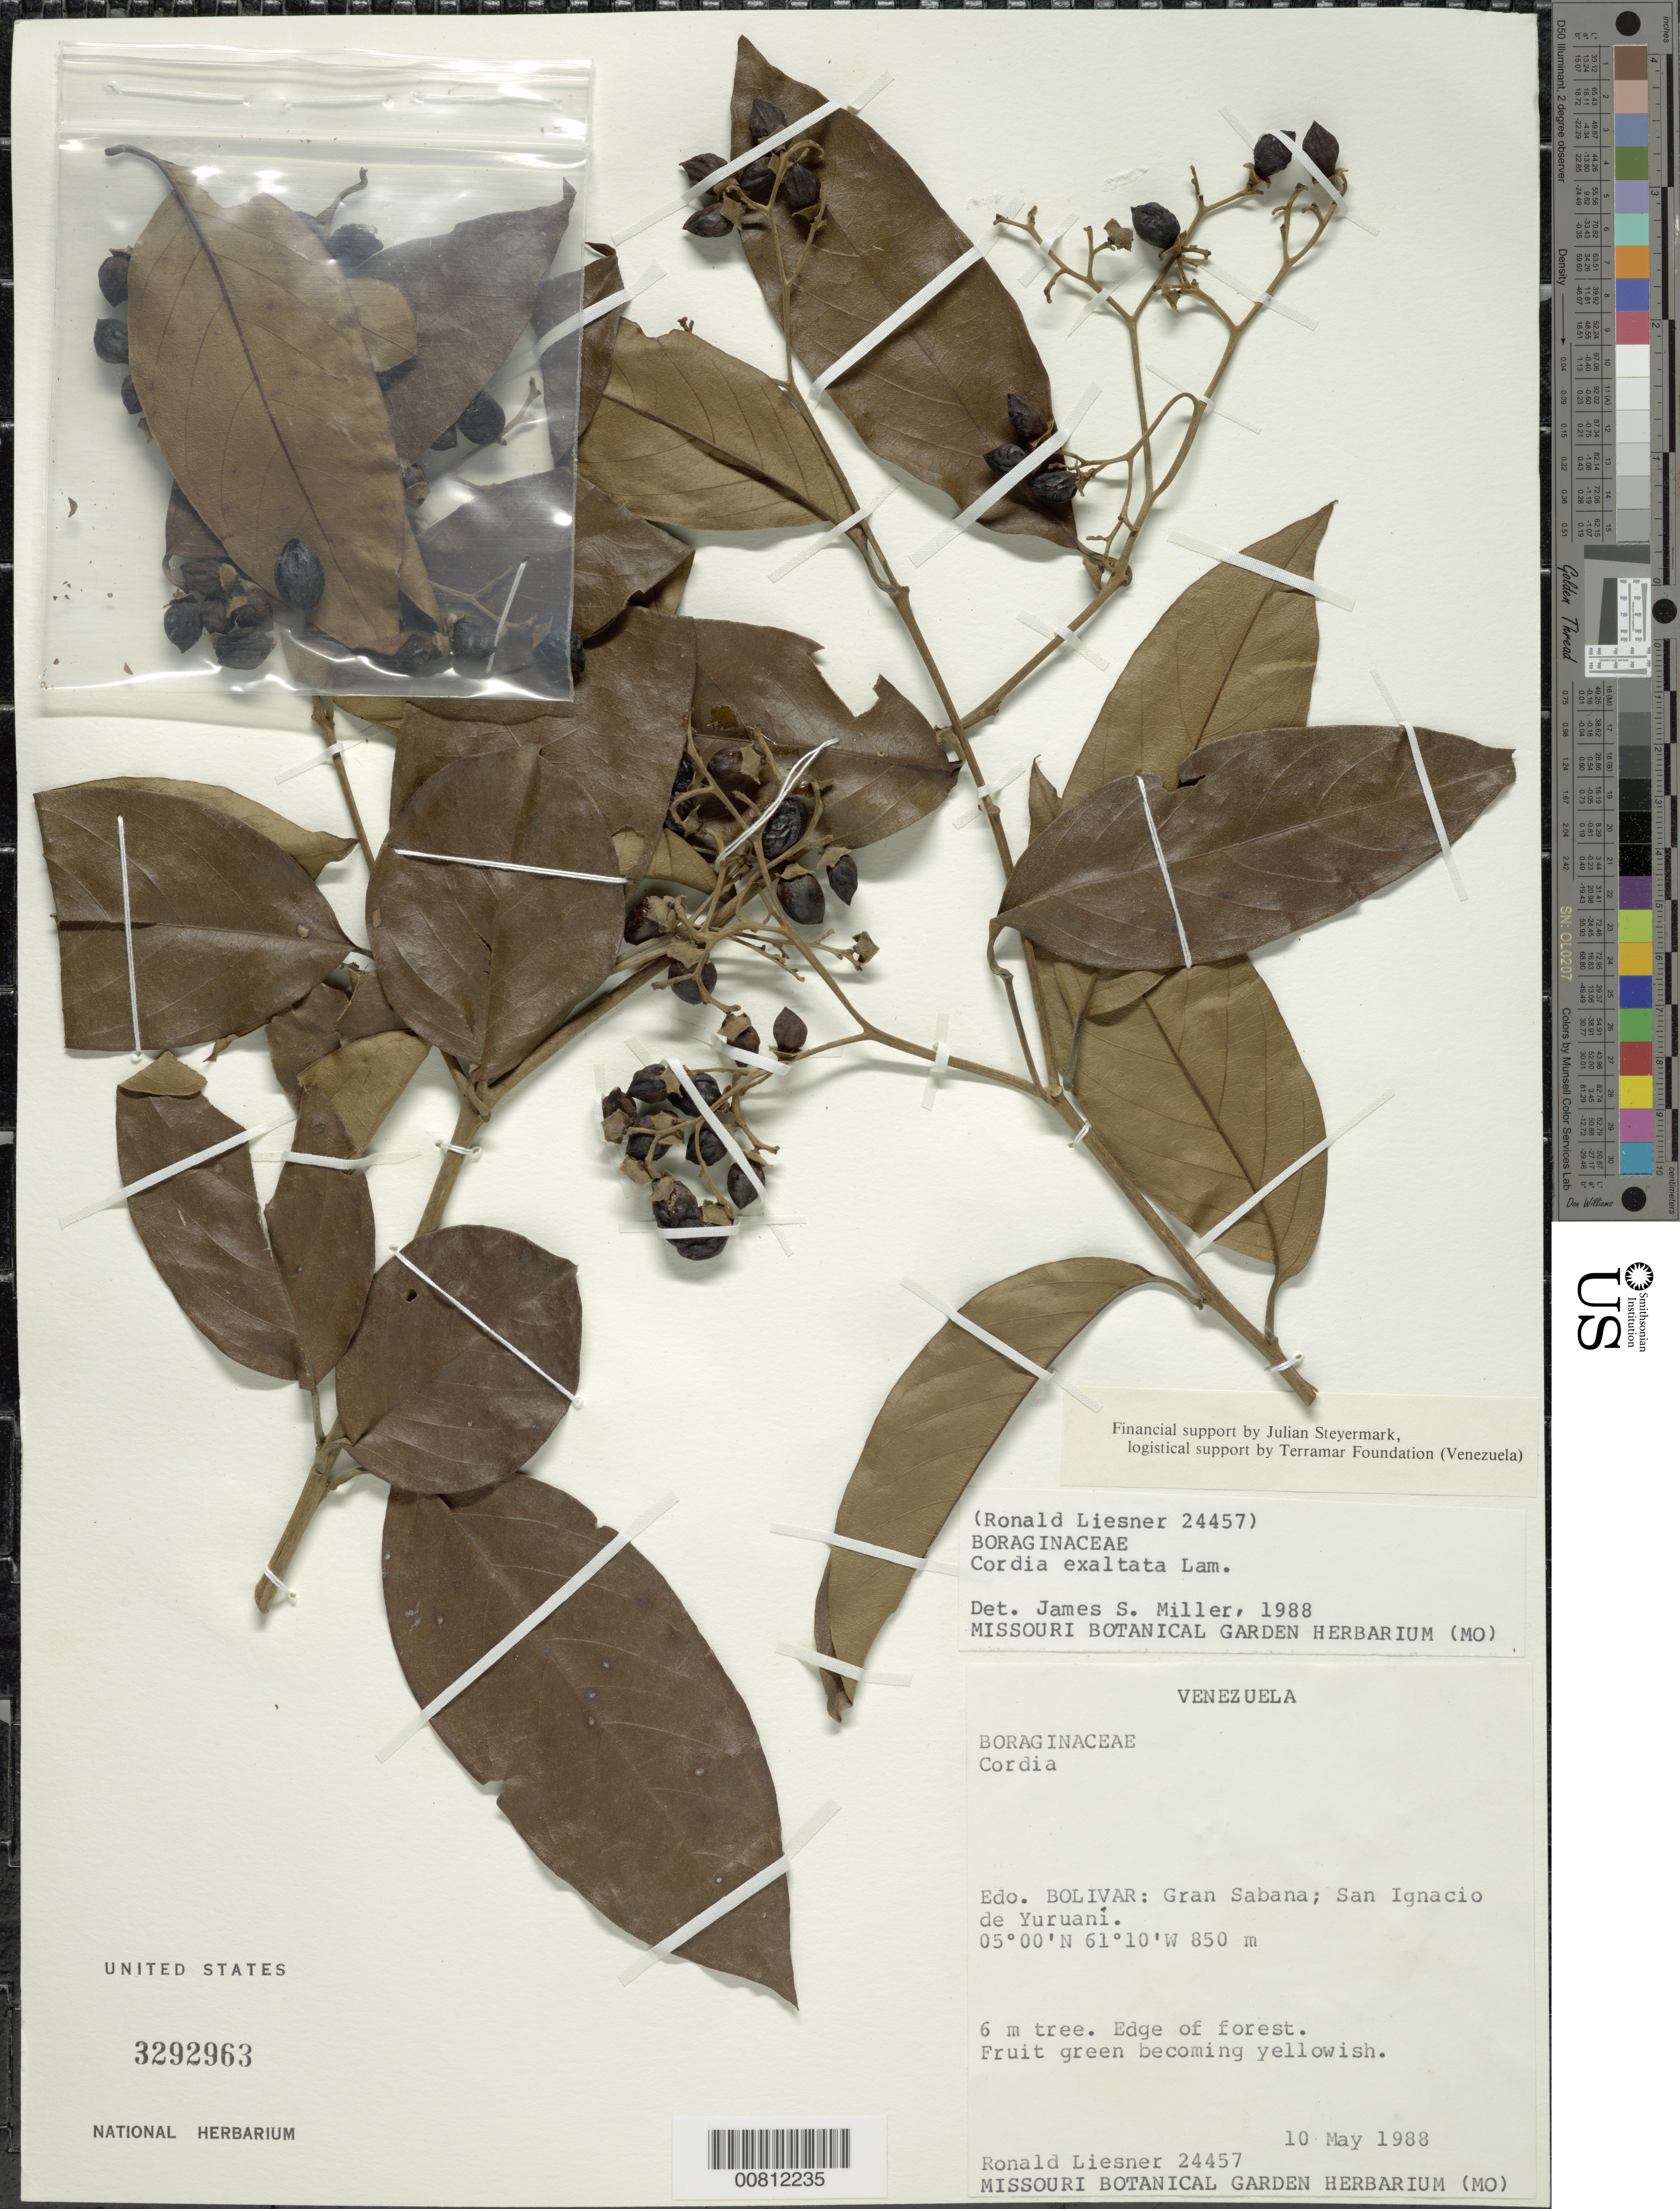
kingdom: Plantae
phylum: Tracheophyta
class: Magnoliopsida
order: Boraginales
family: Cordiaceae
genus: Cordia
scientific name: Cordia exaltata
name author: Lam.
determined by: Miller, James S., (MO), Missouri Botanical Garden (UNITED STATES)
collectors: R. L. Liesner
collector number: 24457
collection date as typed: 10-May-88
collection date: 1988-05-10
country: Venezuela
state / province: Bolívar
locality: Gran Sabana, San Ignacio de Yuruani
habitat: Edge of forest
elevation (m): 850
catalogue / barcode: US 3292963